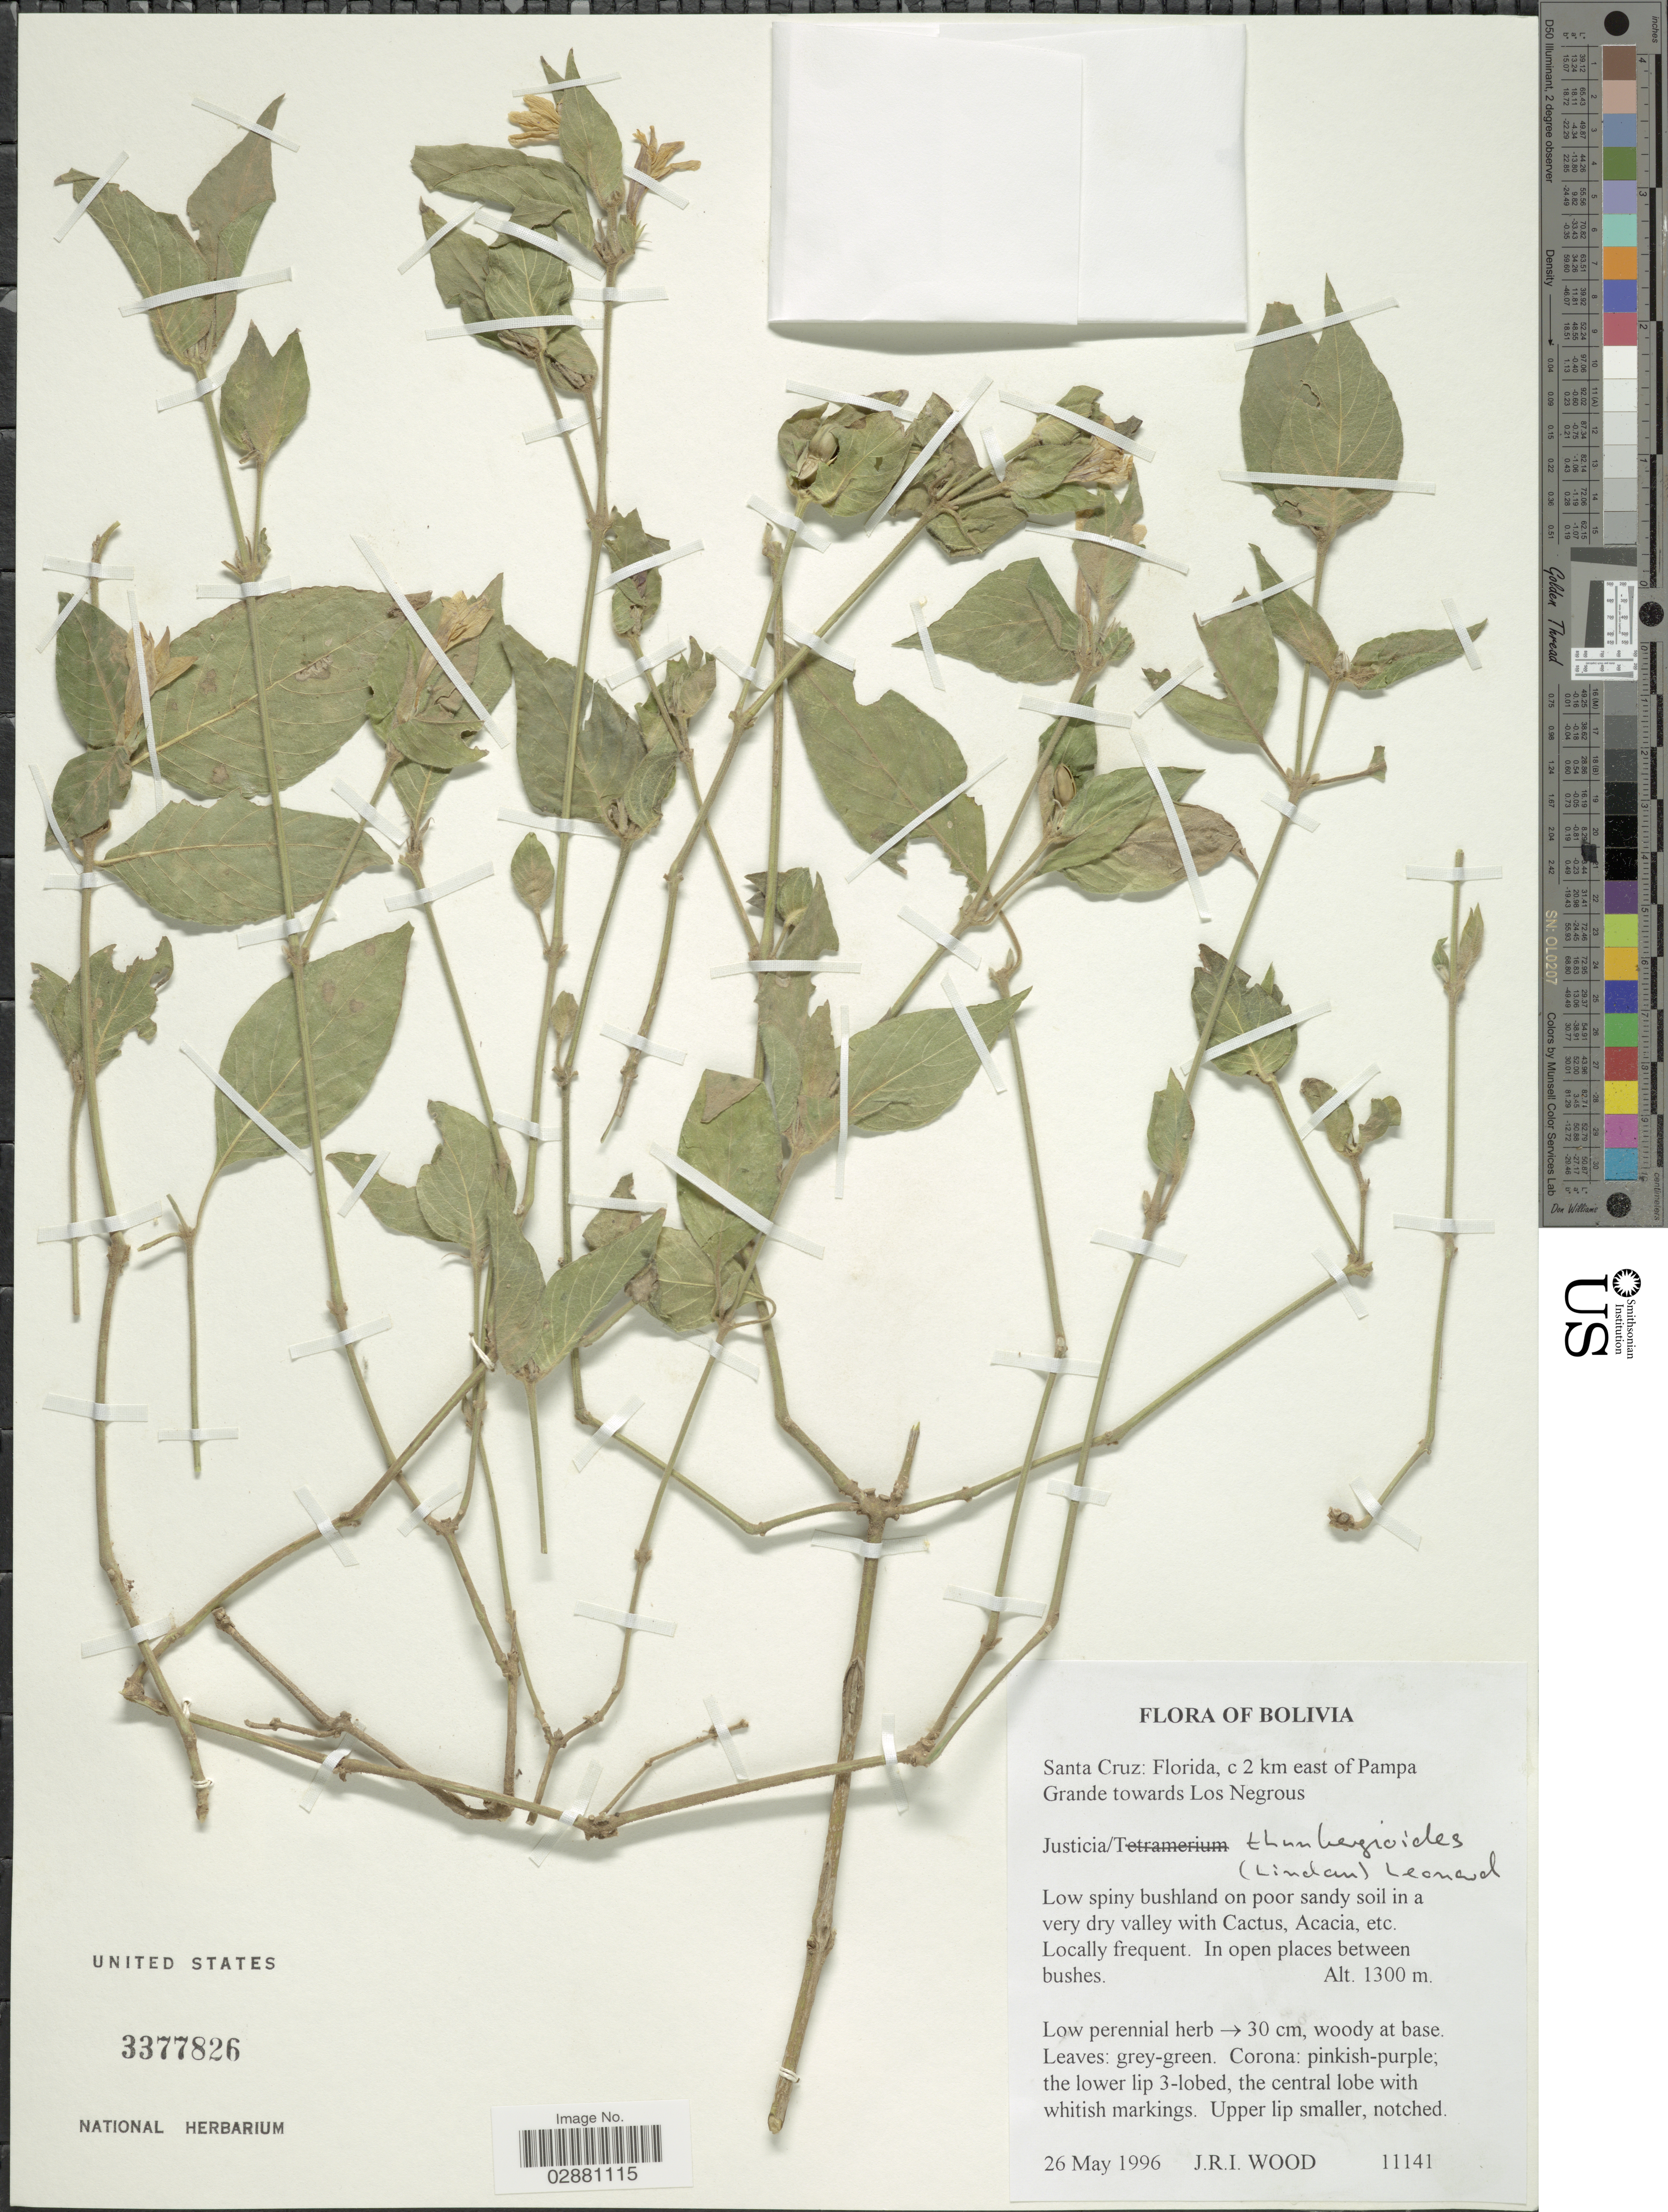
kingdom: Plantae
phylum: Tracheophyta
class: Magnoliopsida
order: Lamiales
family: Acanthaceae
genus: Justicia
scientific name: Justicia thunbergioides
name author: (Lindau) Leonard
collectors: J. R. I. Wood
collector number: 11141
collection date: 1996-05-26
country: Bolivia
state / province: Santa Cruz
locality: Flroida, c 2 km east of Pampa Grande towards Los Negrous.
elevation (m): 1300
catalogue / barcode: US 3377826